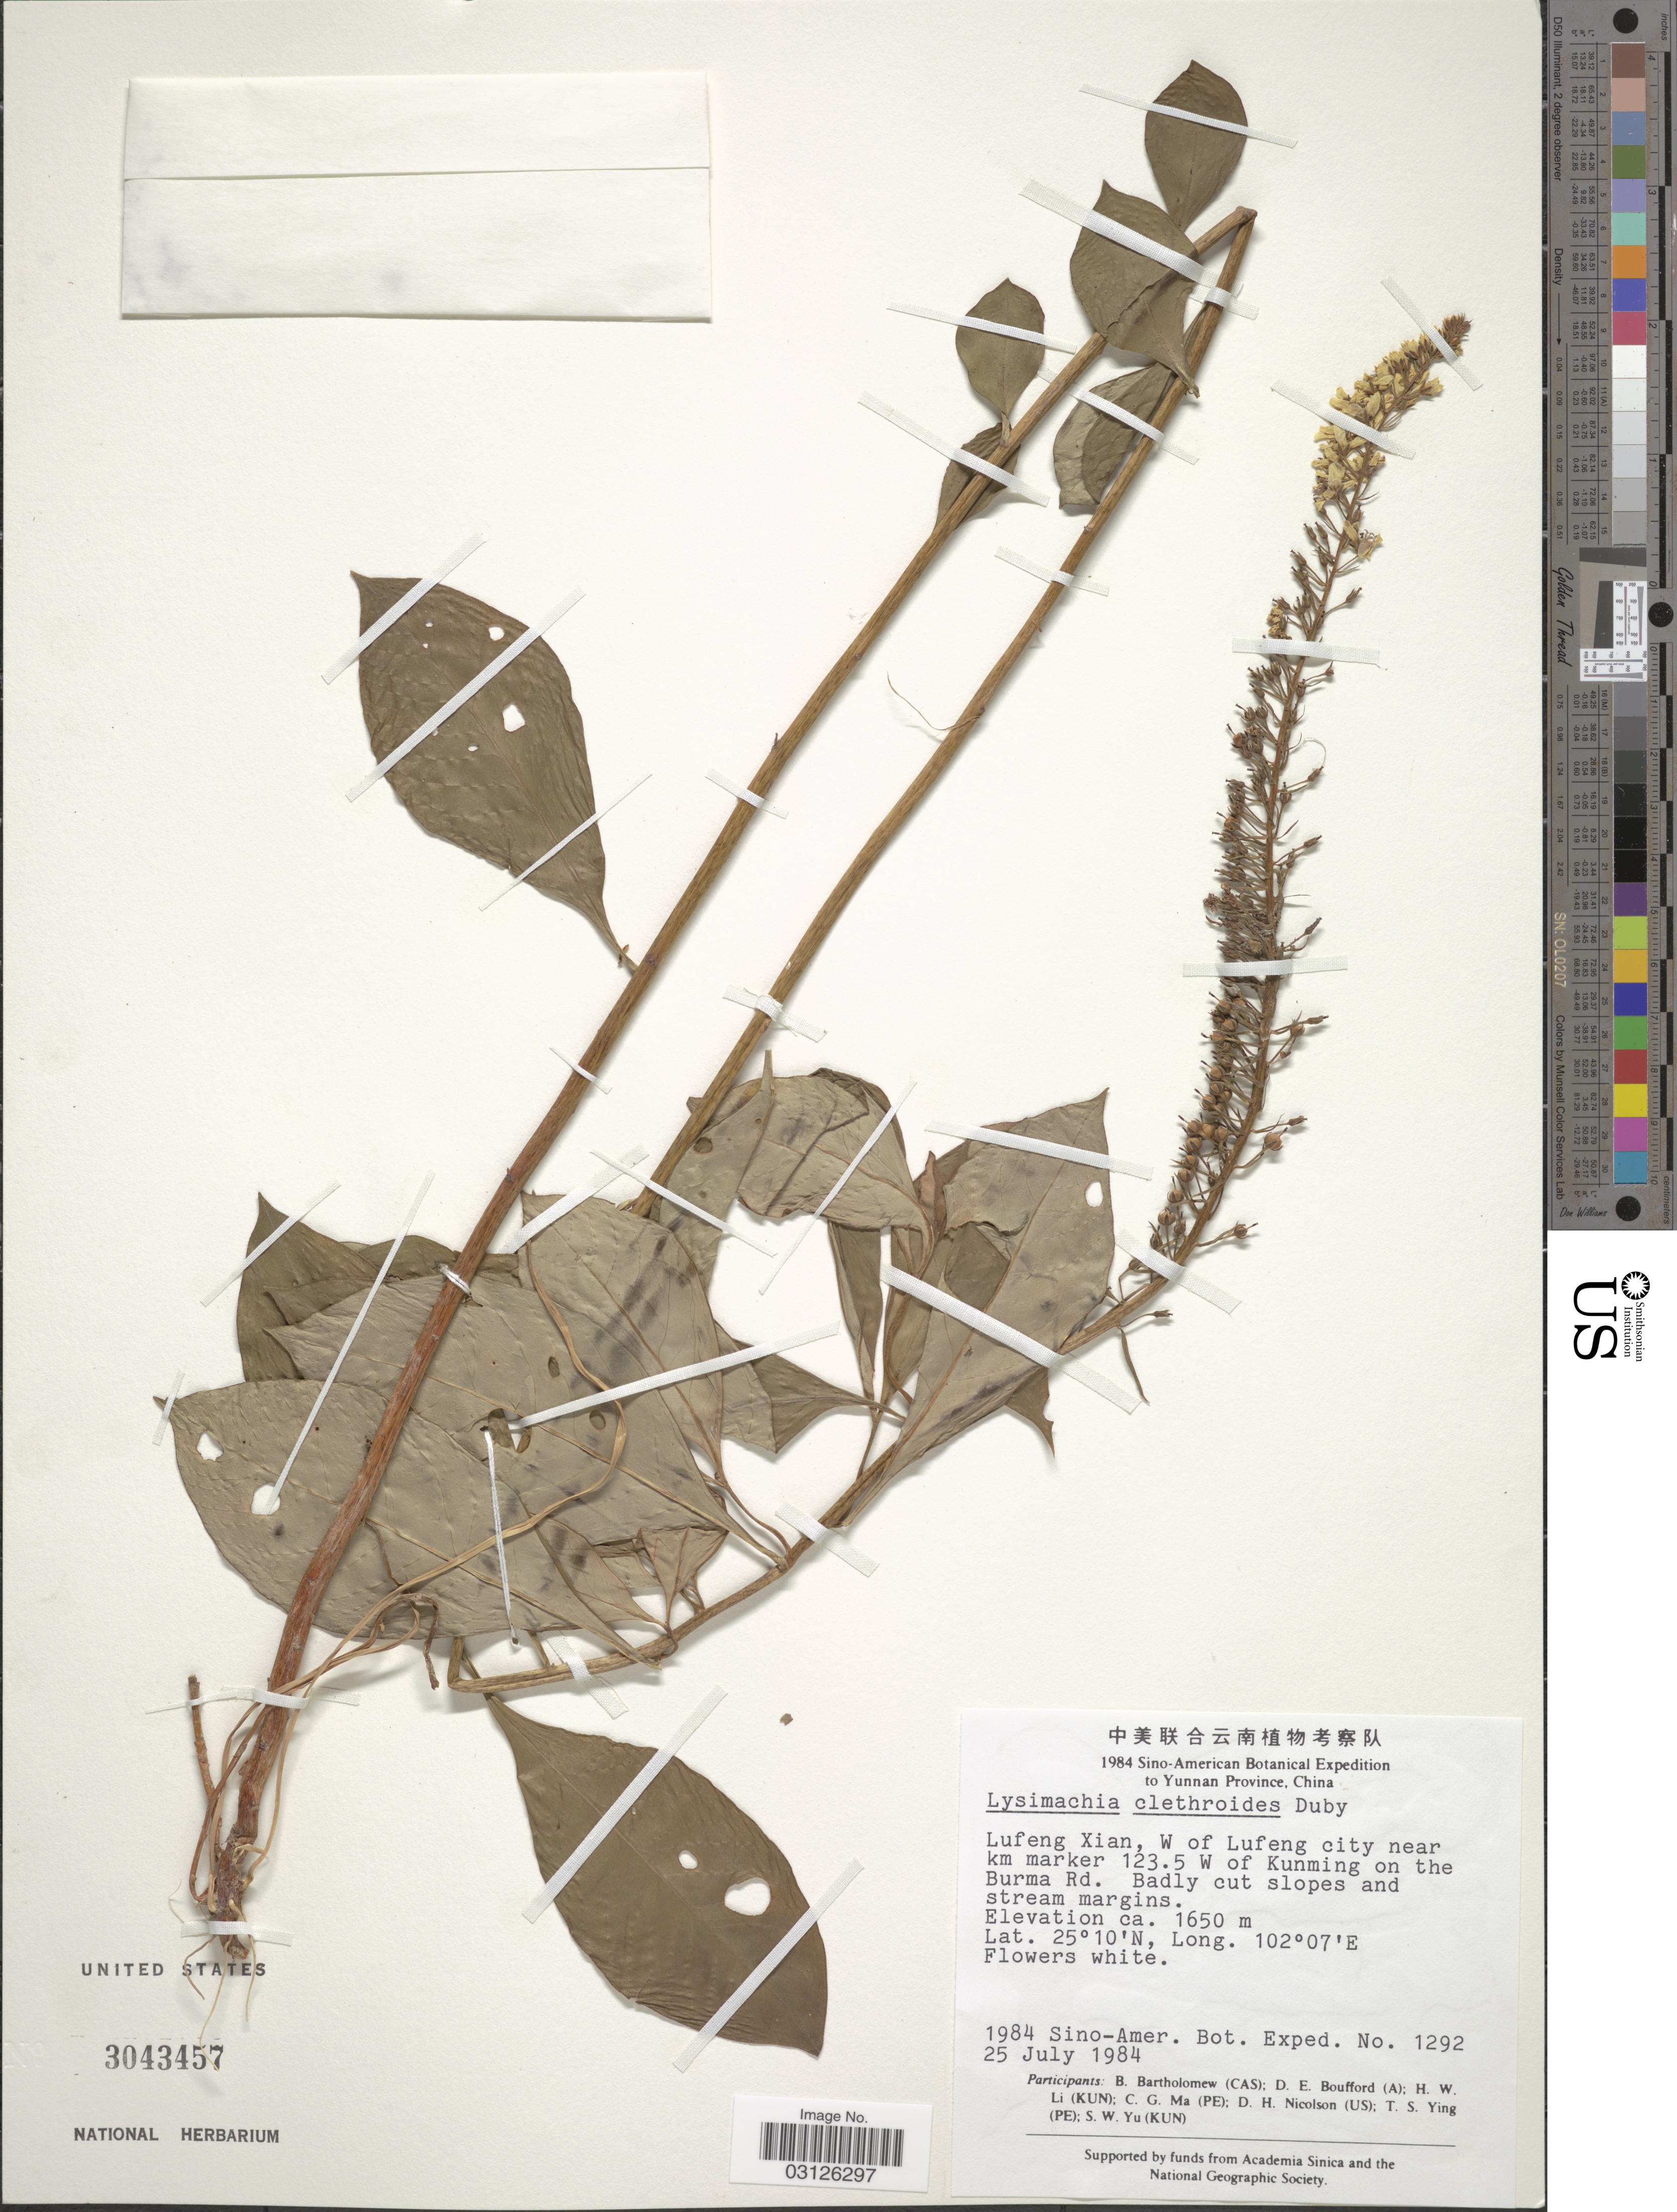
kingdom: Plantae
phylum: Tracheophyta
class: Magnoliopsida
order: Ericales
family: Primulaceae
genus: Lysimachia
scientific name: Lysimachia clethroides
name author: Duby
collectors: Sino-Amer. Bot. Exped. 1984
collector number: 1292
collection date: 1984-07-25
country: China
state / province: Yunnan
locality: Lufeng Xian, W of Lufeng city near km marker 123.5 W of Kunming on the Burma Rd.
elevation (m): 1650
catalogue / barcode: US 3043457